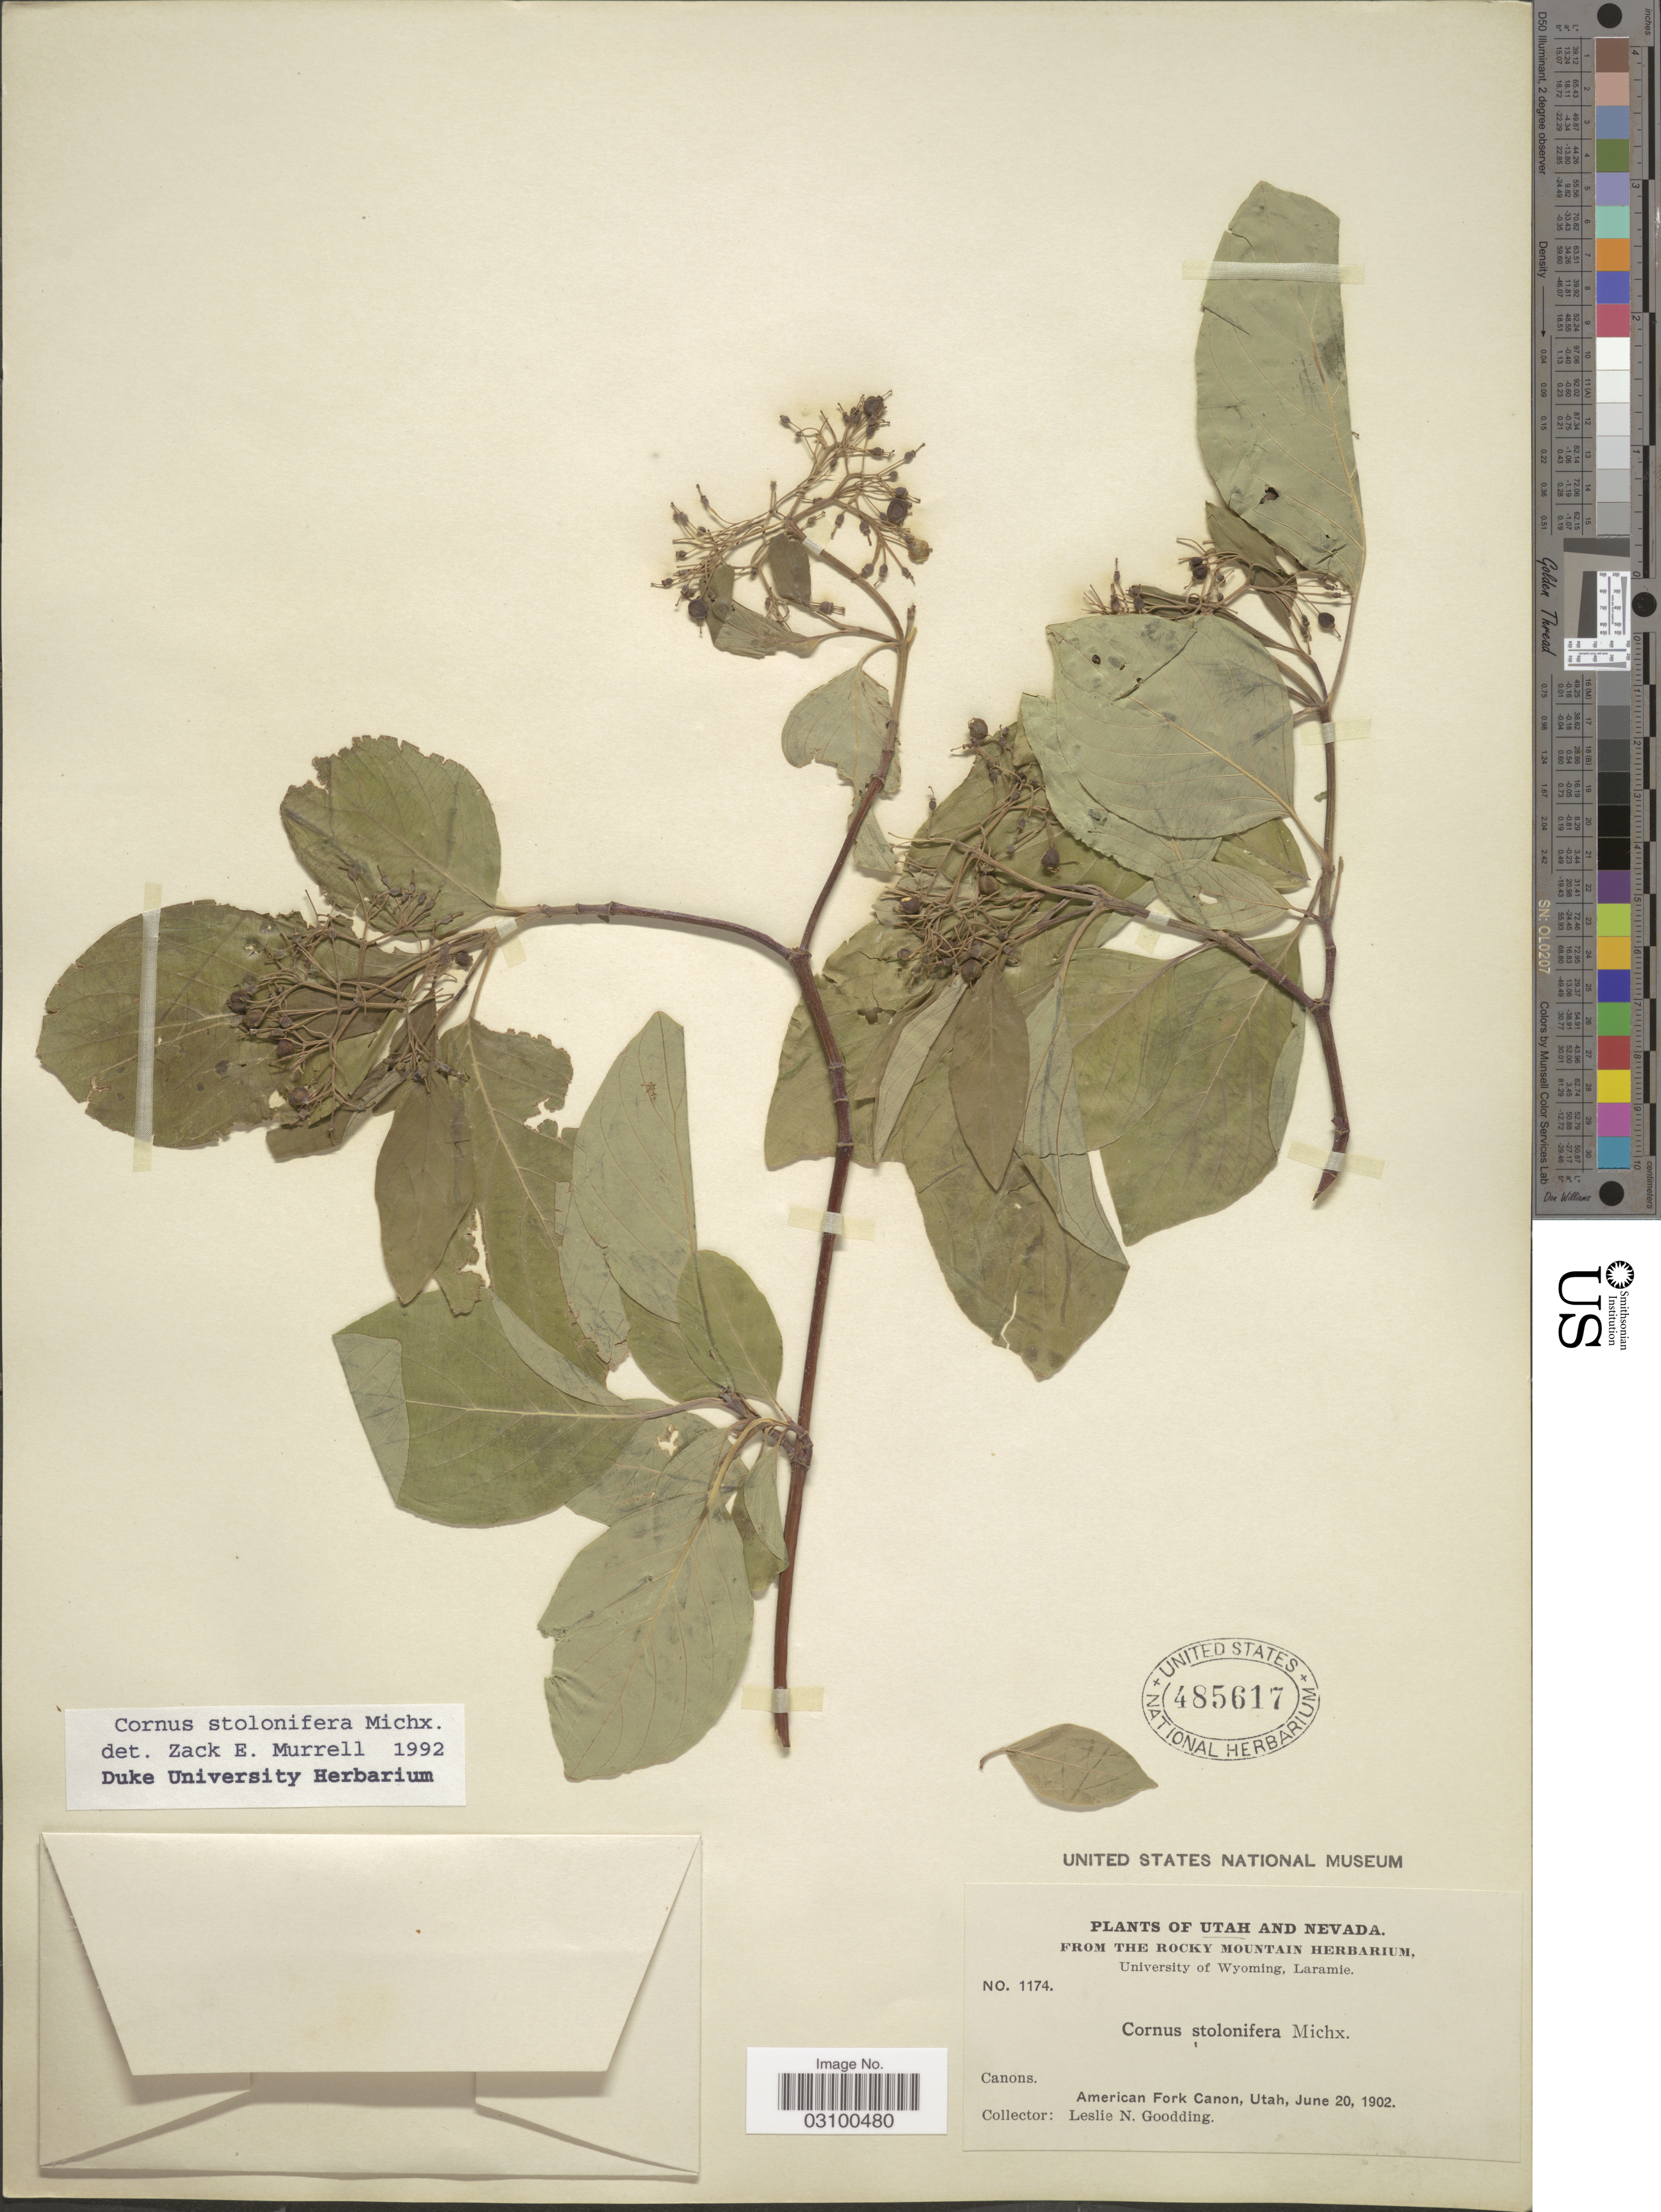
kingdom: Plantae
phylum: Tracheophyta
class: Magnoliopsida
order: Cornales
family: Cornaceae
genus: Cornus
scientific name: Cornus sericea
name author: L.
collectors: L. N. Goodding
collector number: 1174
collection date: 1902-06-20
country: United States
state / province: Utah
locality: American Fork Canon.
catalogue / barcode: US 485617